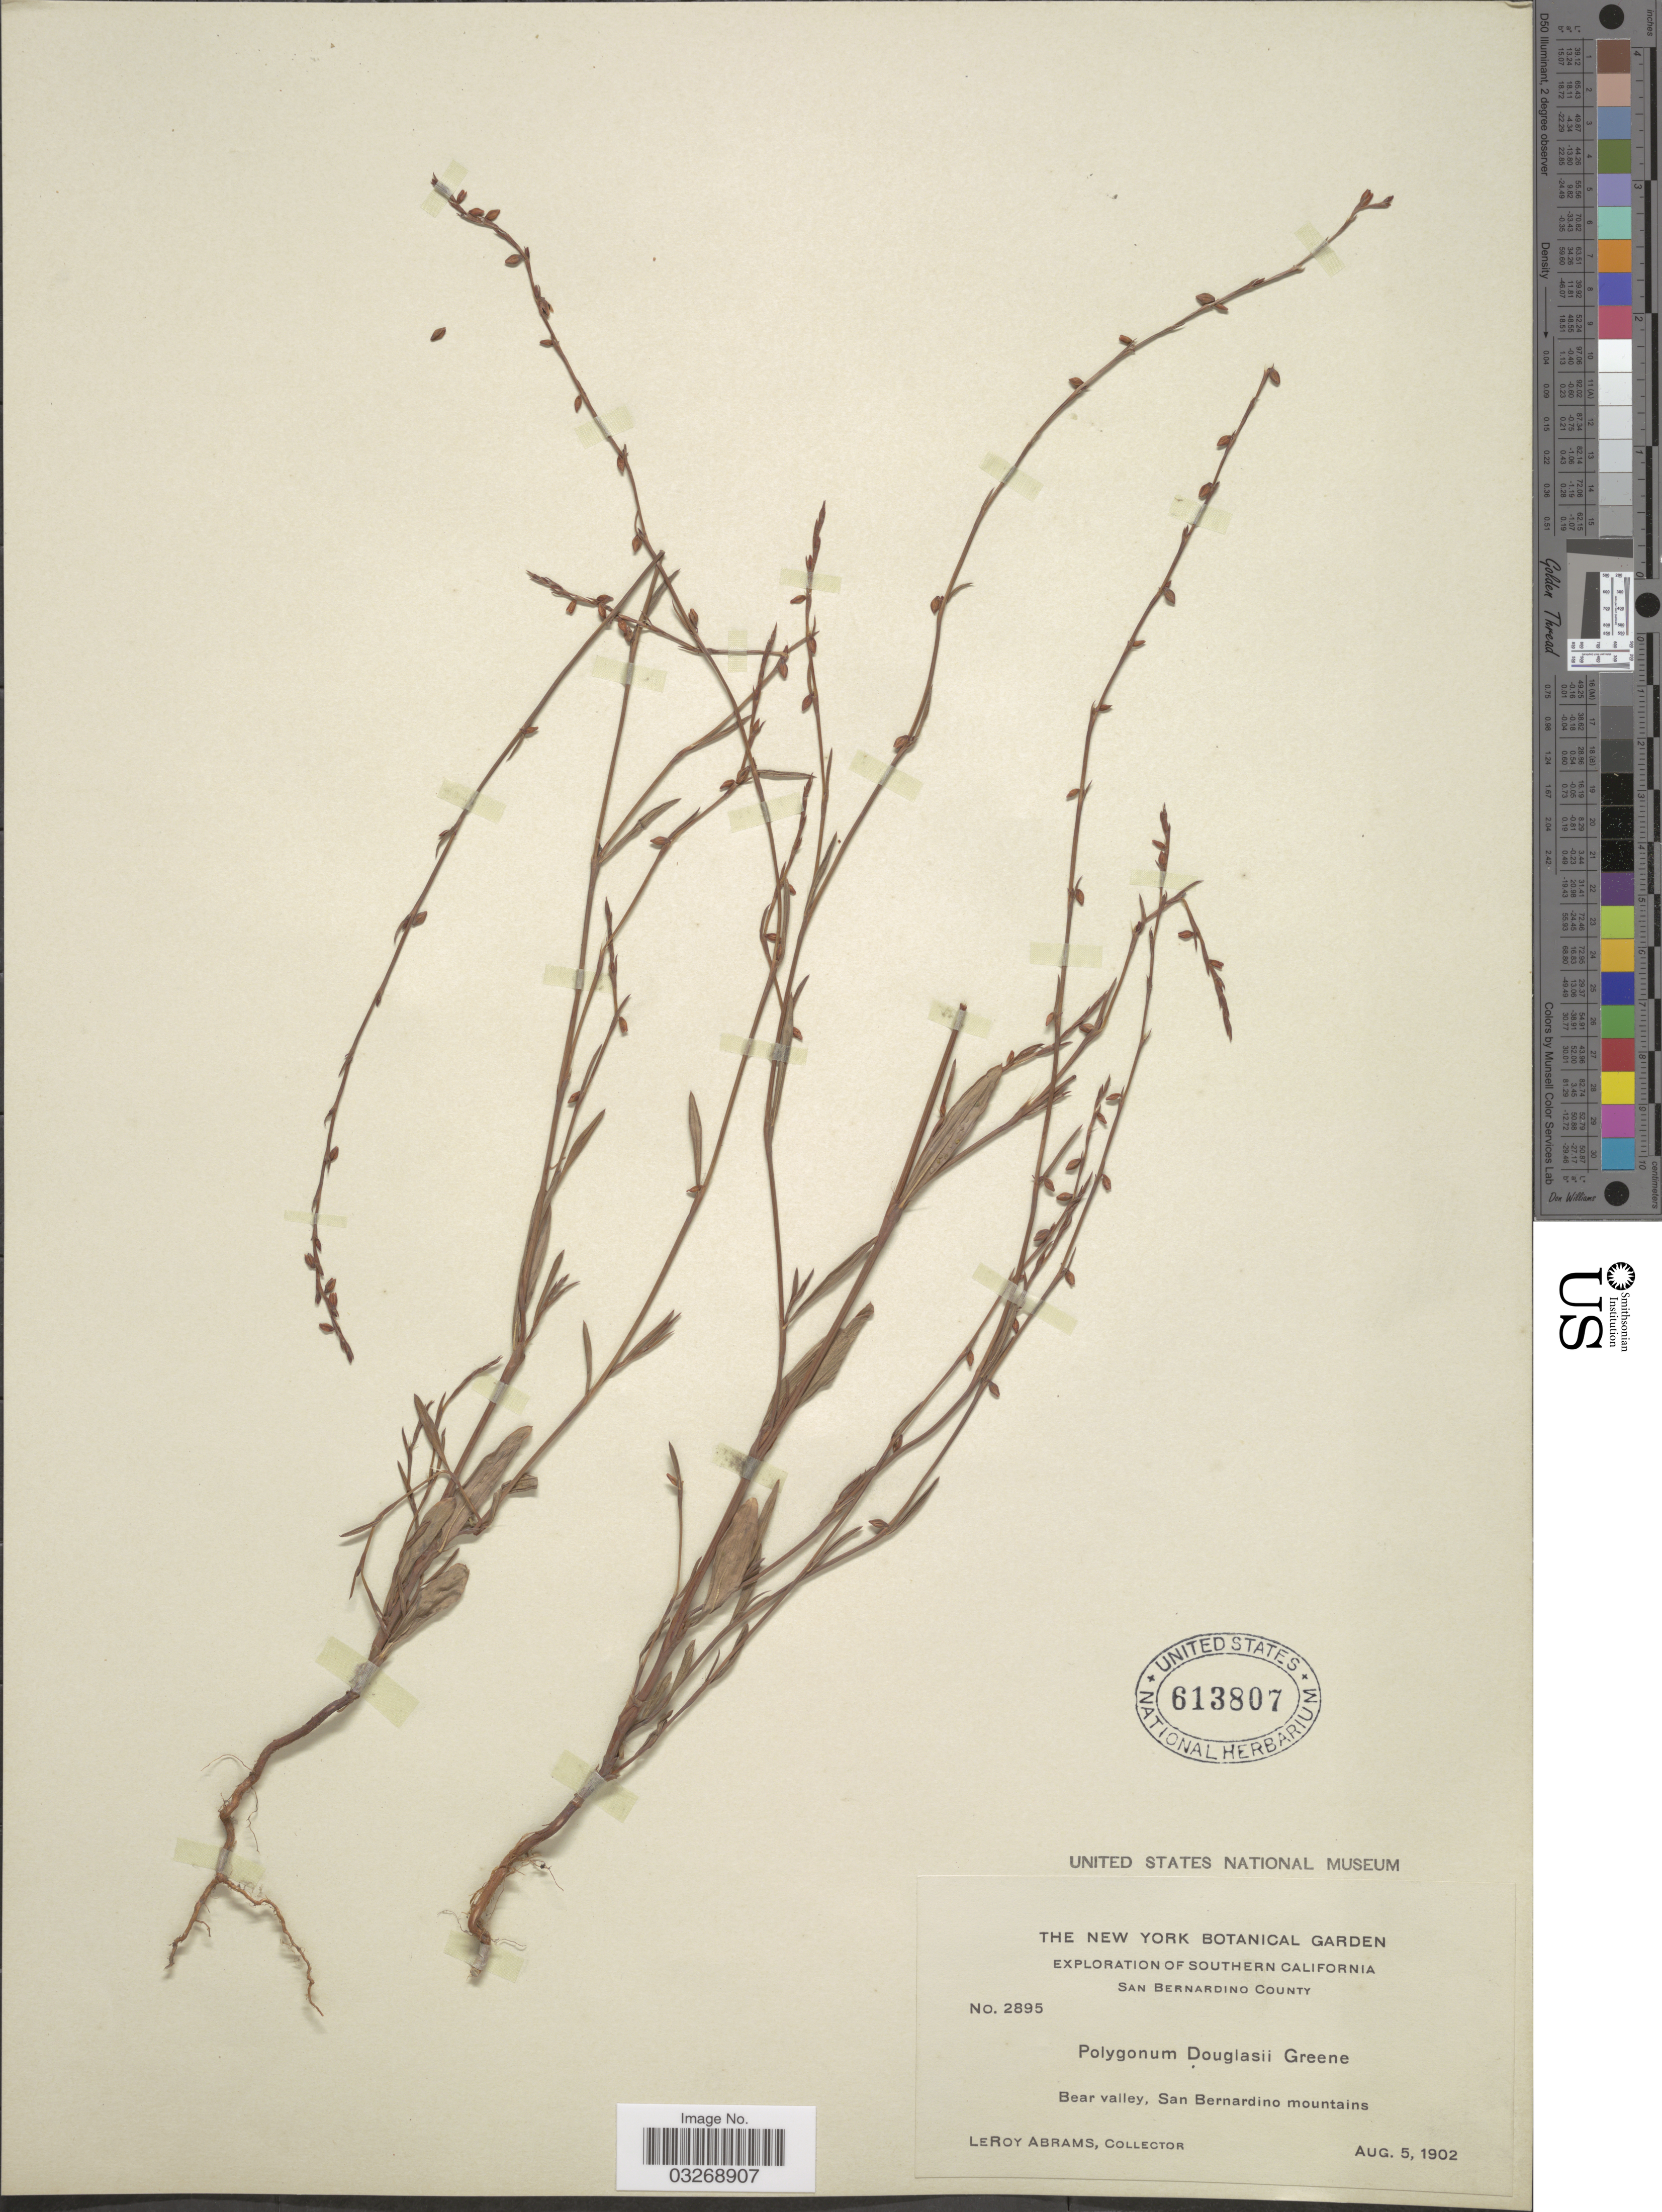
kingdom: Plantae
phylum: Tracheophyta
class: Magnoliopsida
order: Caryophyllales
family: Polygonaceae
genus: Polygonum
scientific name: Polygonum douglasii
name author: Greene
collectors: L. Abrams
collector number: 2895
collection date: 1902-08-05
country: United States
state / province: California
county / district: San Bernardino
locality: Southern California. San Bernardino County. Bear valley, San Bernardino mountains.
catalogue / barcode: US 613807